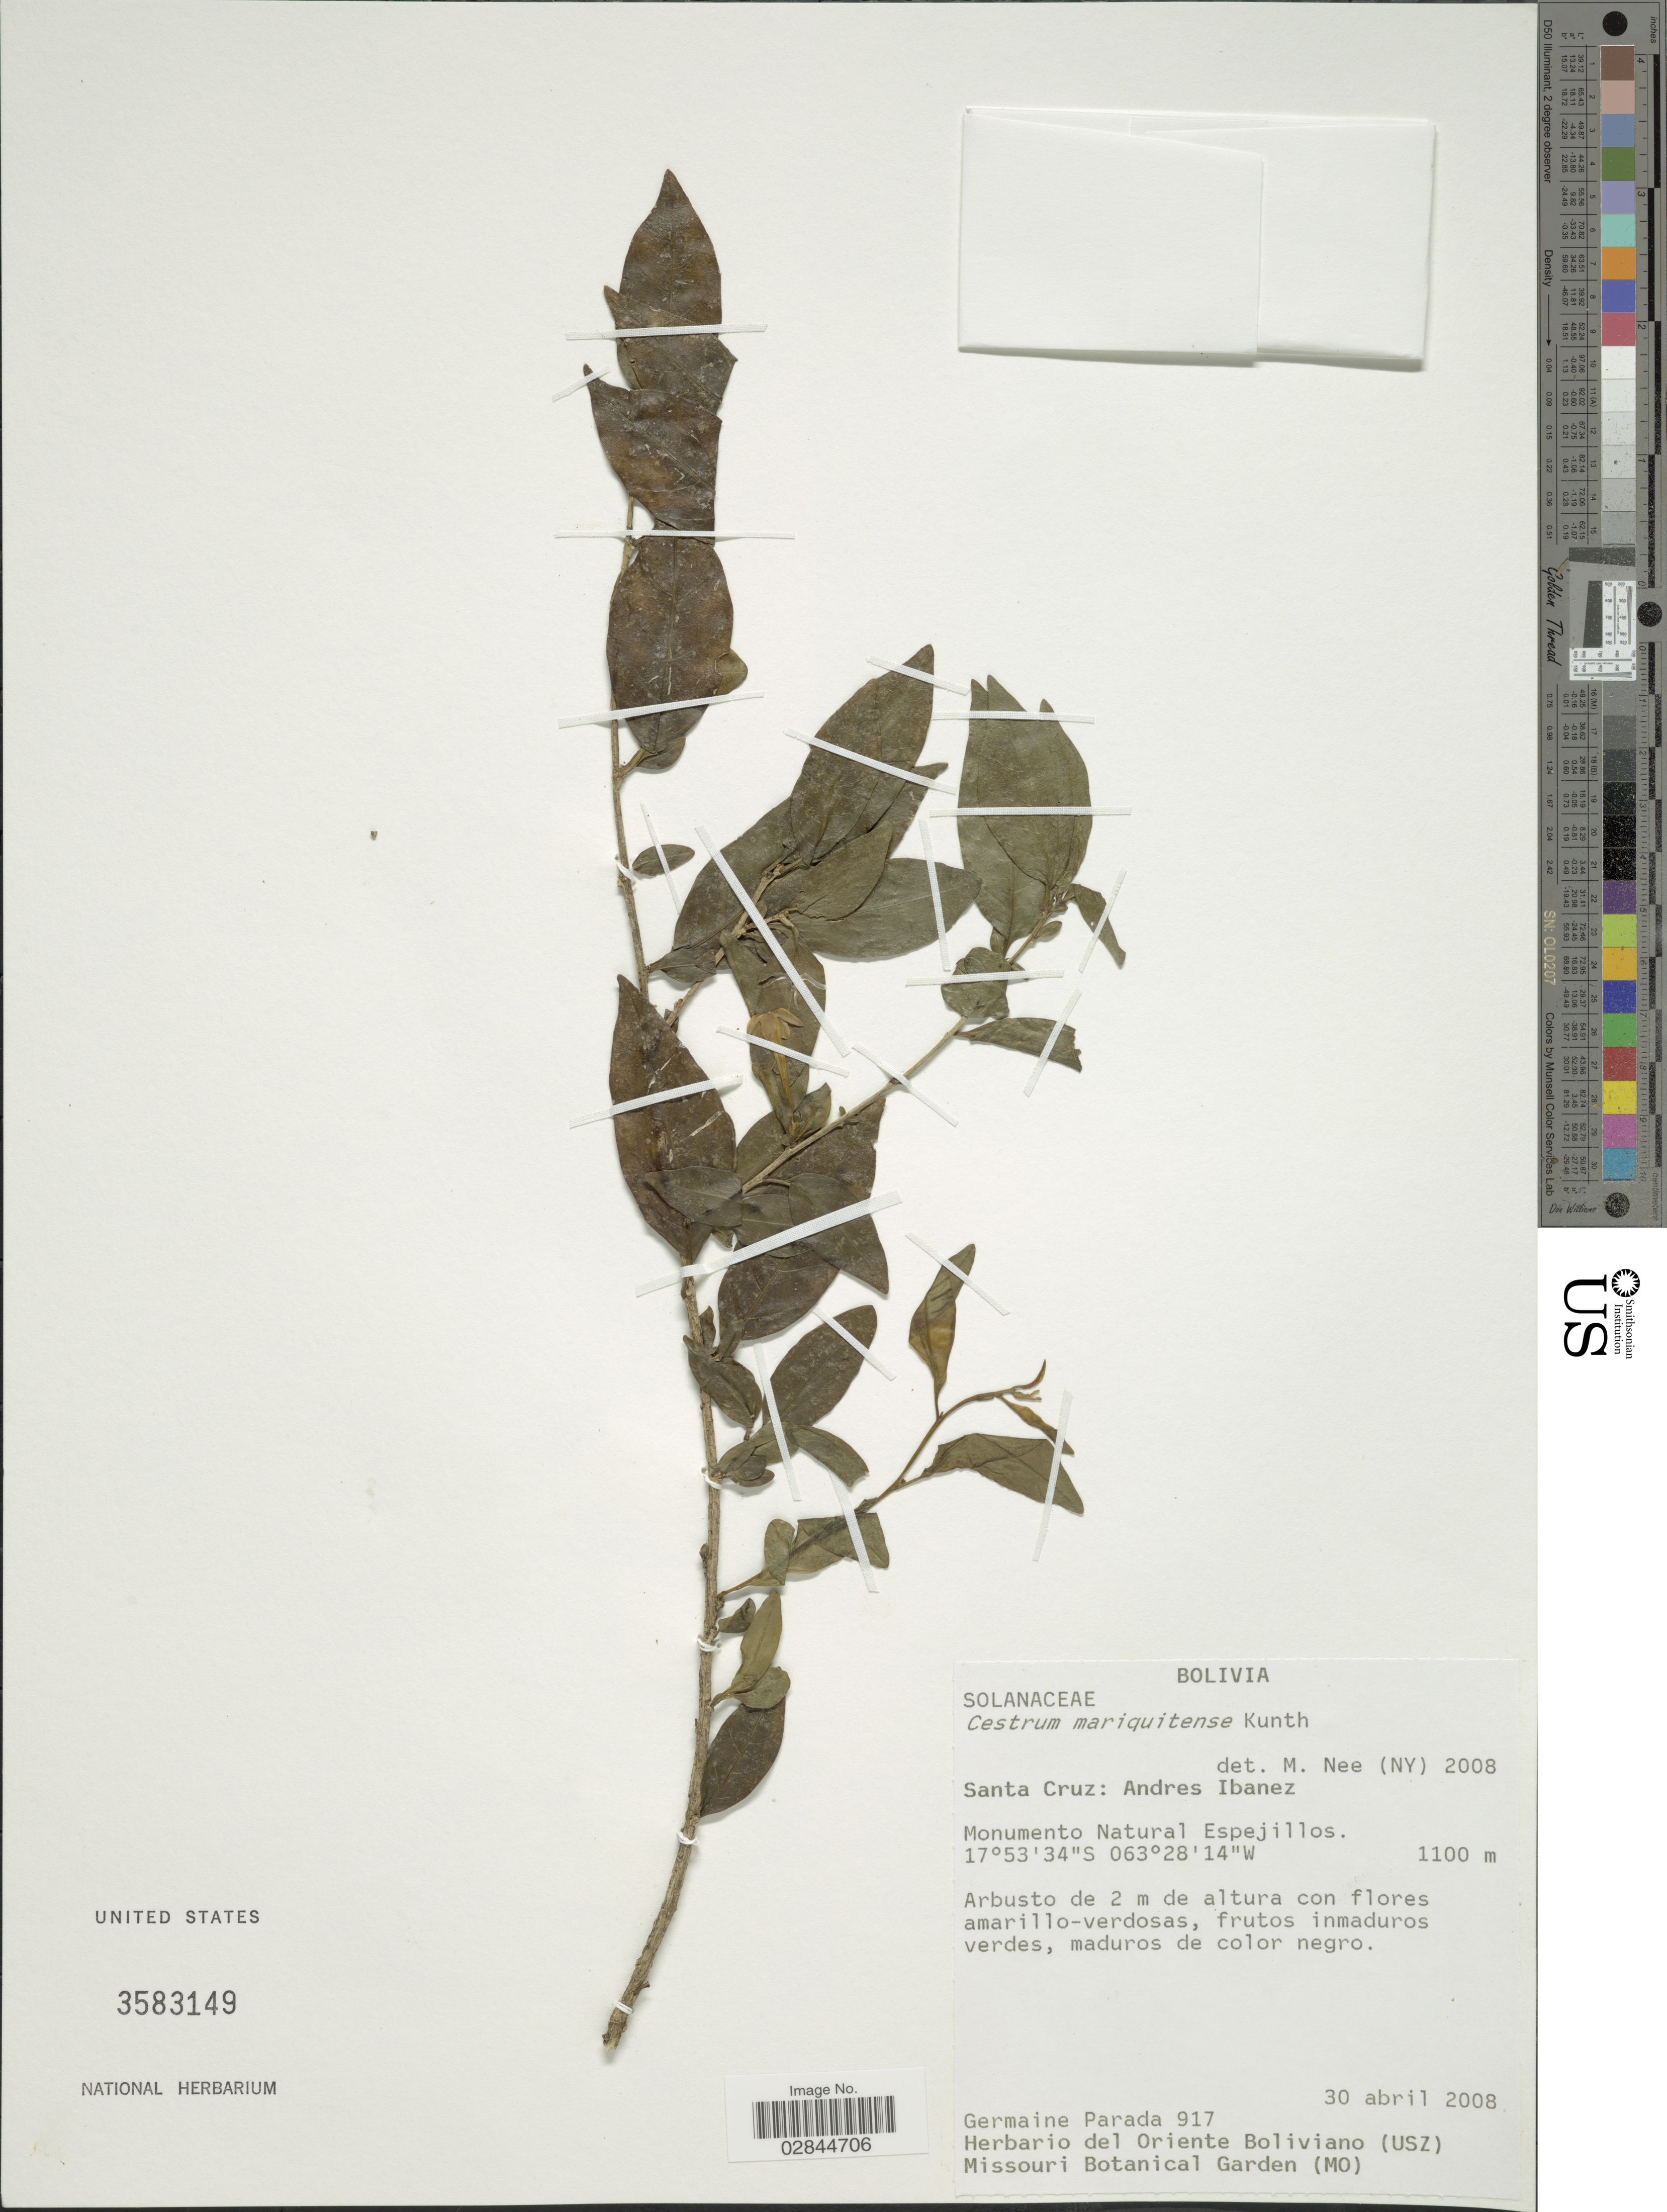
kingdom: Plantae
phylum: Tracheophyta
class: Magnoliopsida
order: Solanales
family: Solanaceae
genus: Cestrum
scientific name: Cestrum mariquitense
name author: Kunth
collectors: G. Parada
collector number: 917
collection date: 2008-04-30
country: Bolivia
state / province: Santa Cruz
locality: Andres Ibanez. Monumento Naturel Espejillos.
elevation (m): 1100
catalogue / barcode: US 3583149